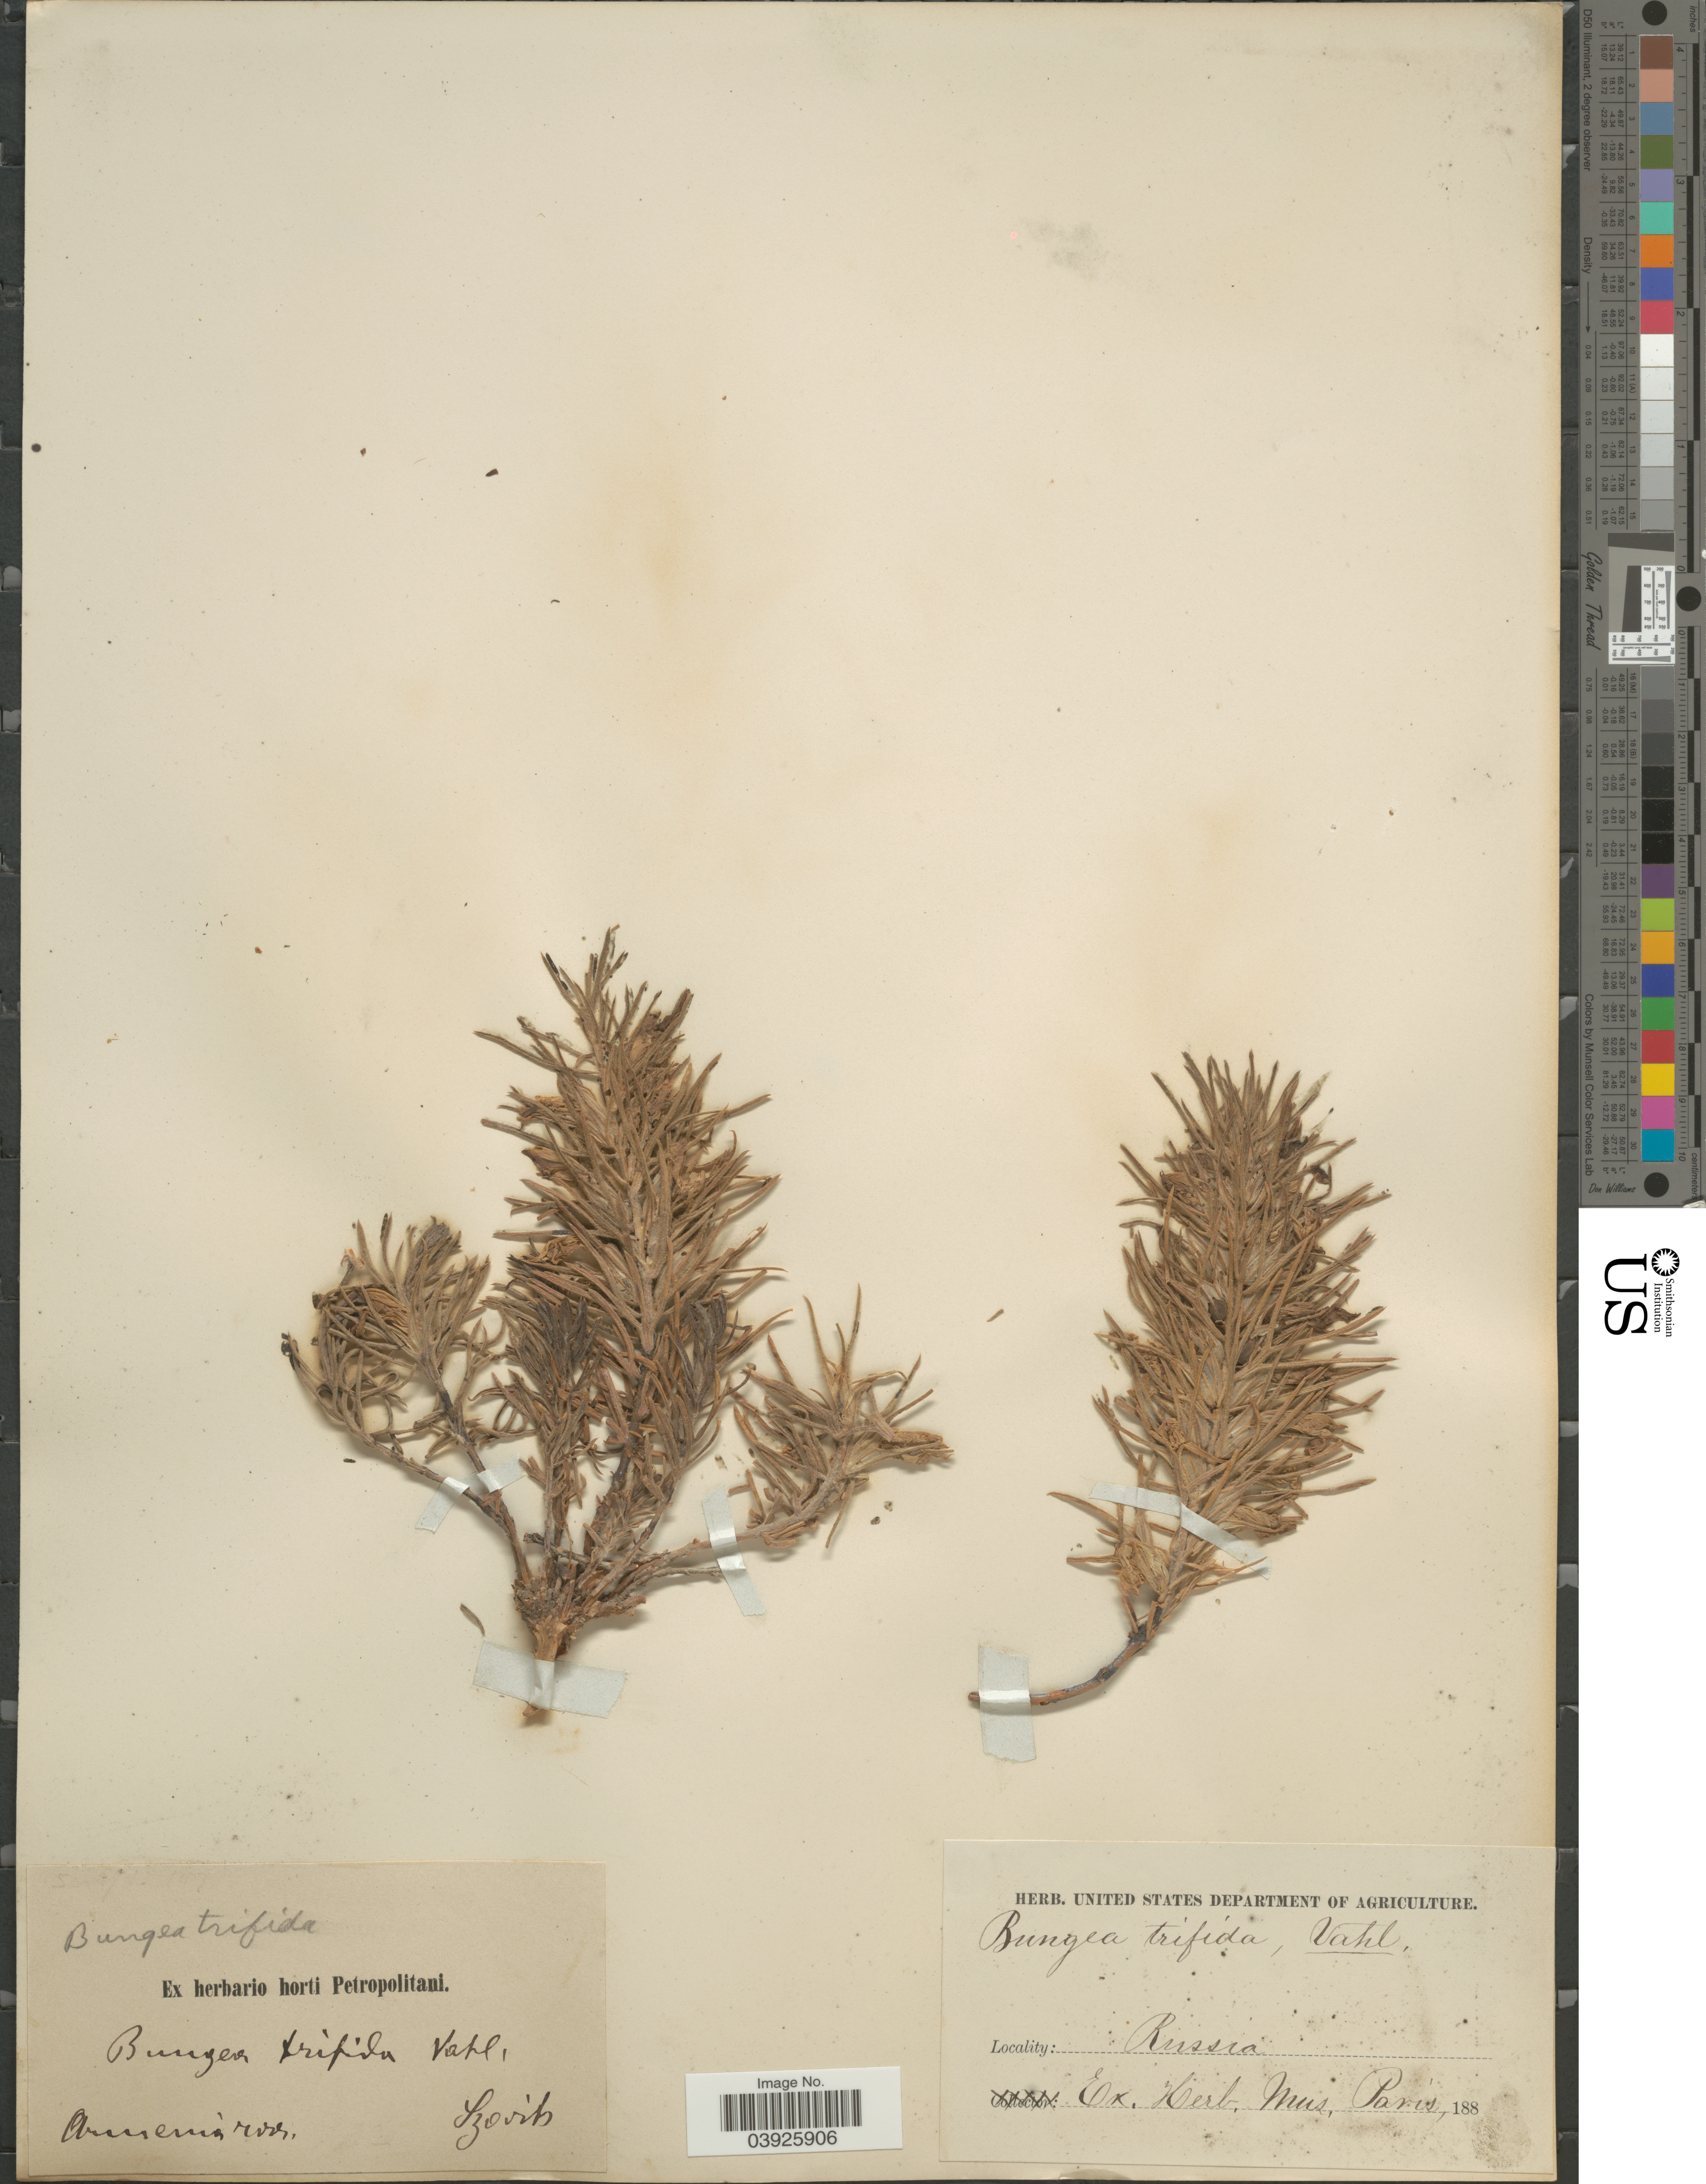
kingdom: Plantae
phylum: Tracheophyta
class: Magnoliopsida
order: Lamiales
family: Orobanchaceae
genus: Bungea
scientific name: Bungea trifida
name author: (Vahl) C.A. Mey.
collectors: Szovits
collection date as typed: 188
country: Armenia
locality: Armenia ross.Russia.